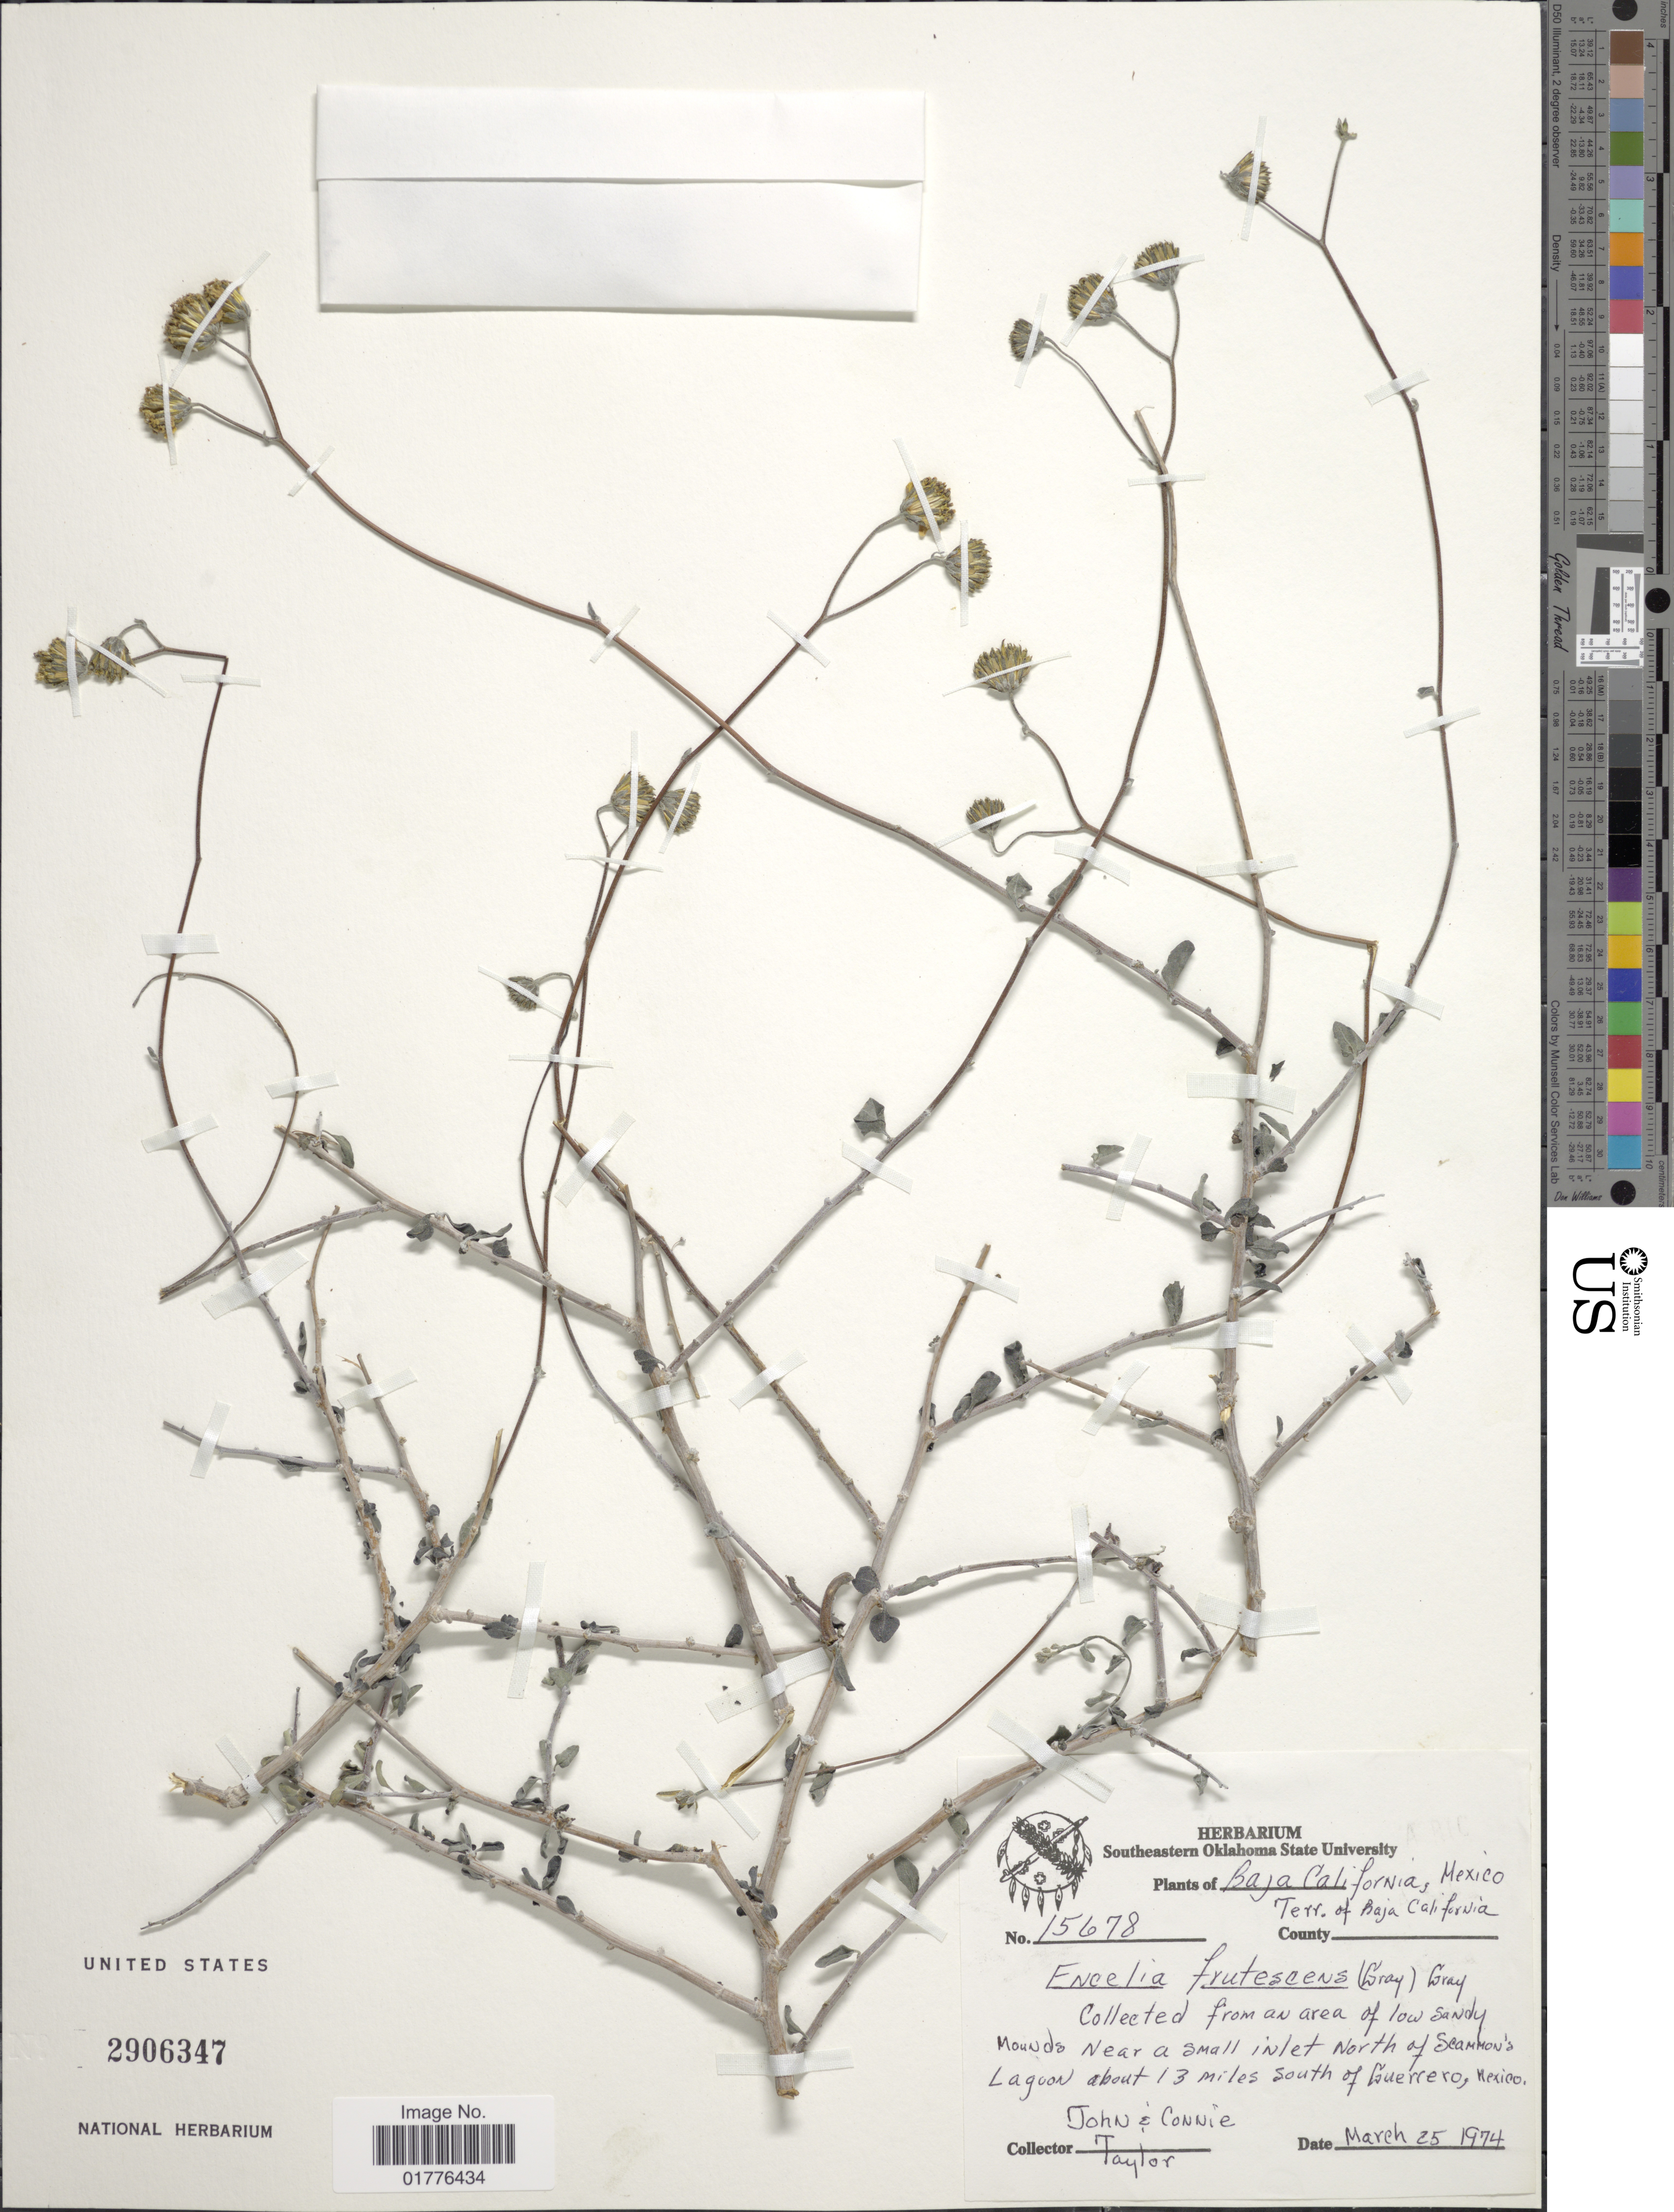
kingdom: Plantae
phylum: Tracheophyta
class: Magnoliopsida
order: Asterales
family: Asteraceae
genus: Encelia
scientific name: Encelia frutescens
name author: (A. Gray) A. Gray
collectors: J. Taylor & C. Taylor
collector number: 15678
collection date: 1974-03-25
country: Mexico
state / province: Baja California Sur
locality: Terr. of Baja California. near a small inlet north of Scammon's Lagoon about 13 miles south of Guerrero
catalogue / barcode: US 2906347